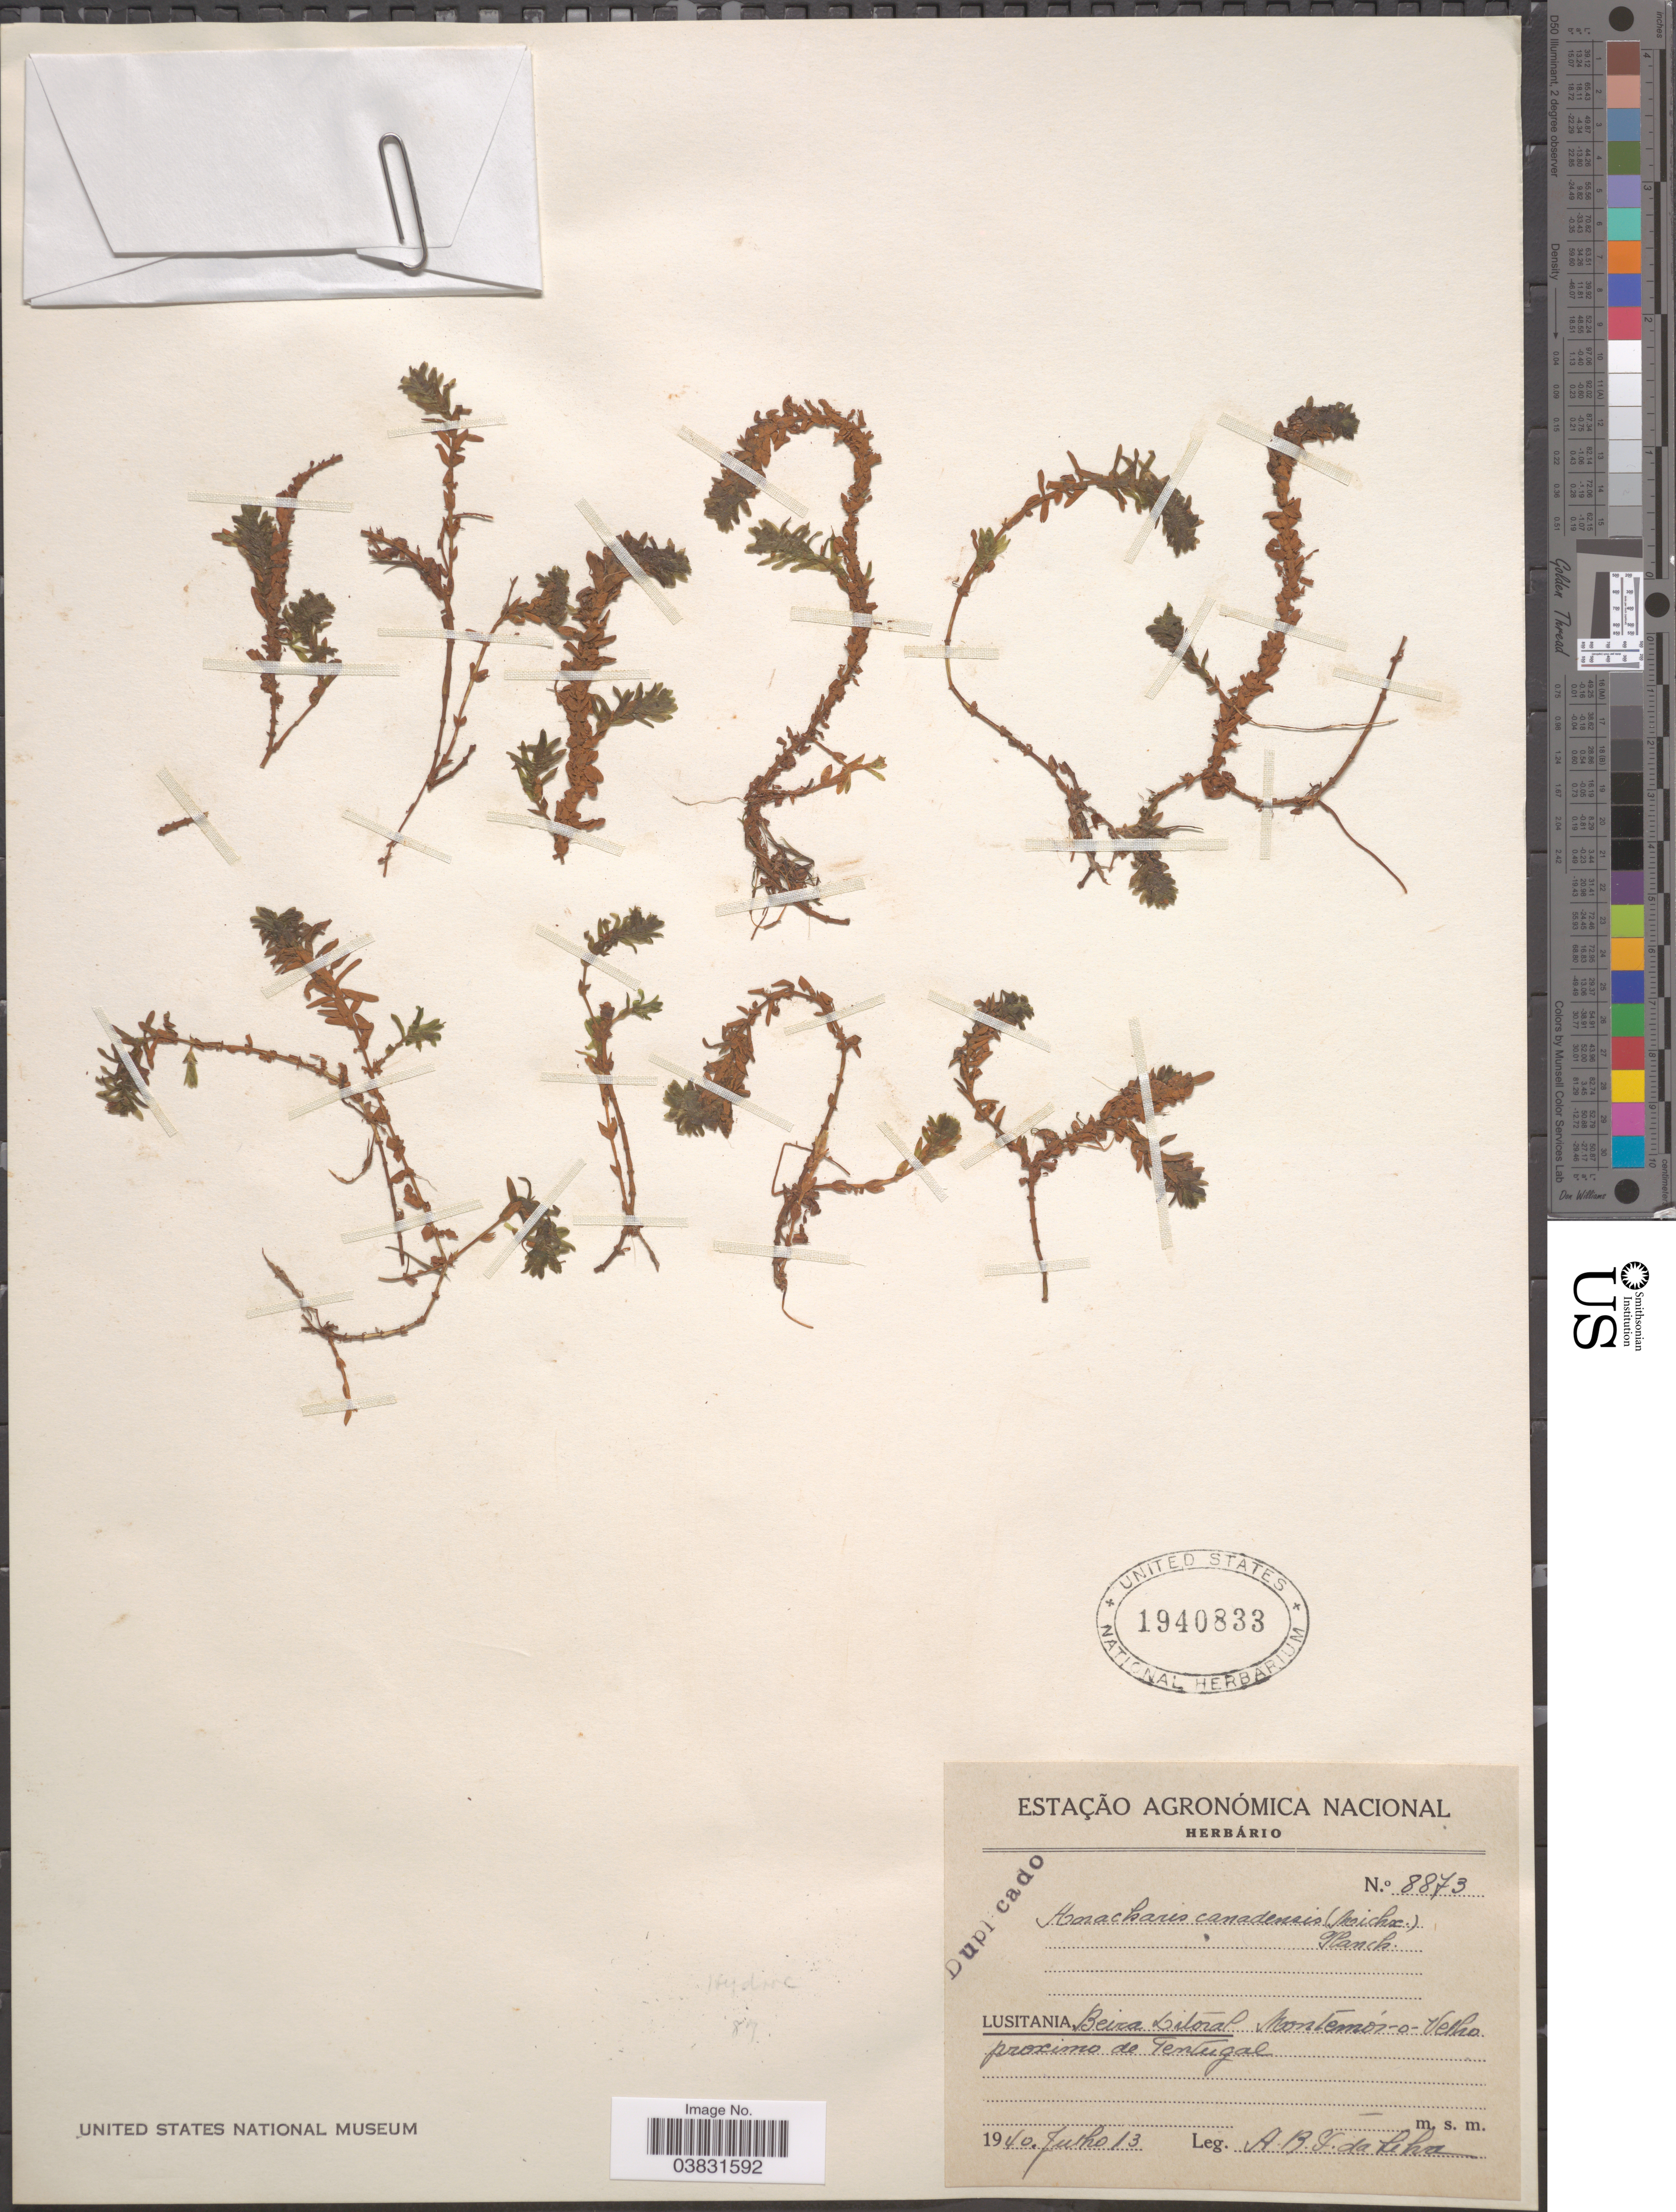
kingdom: Plantae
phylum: Tracheophyta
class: Liliopsida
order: Alismatales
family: Hydrocharitaceae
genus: Elodea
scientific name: Elodea canadensis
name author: Michx.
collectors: A. Pinto da Silva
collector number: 8873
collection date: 1940-06-13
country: Portugal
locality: Beira Litoral Montemor-o-Velho proximo de Tentúgal.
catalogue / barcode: US 1940833